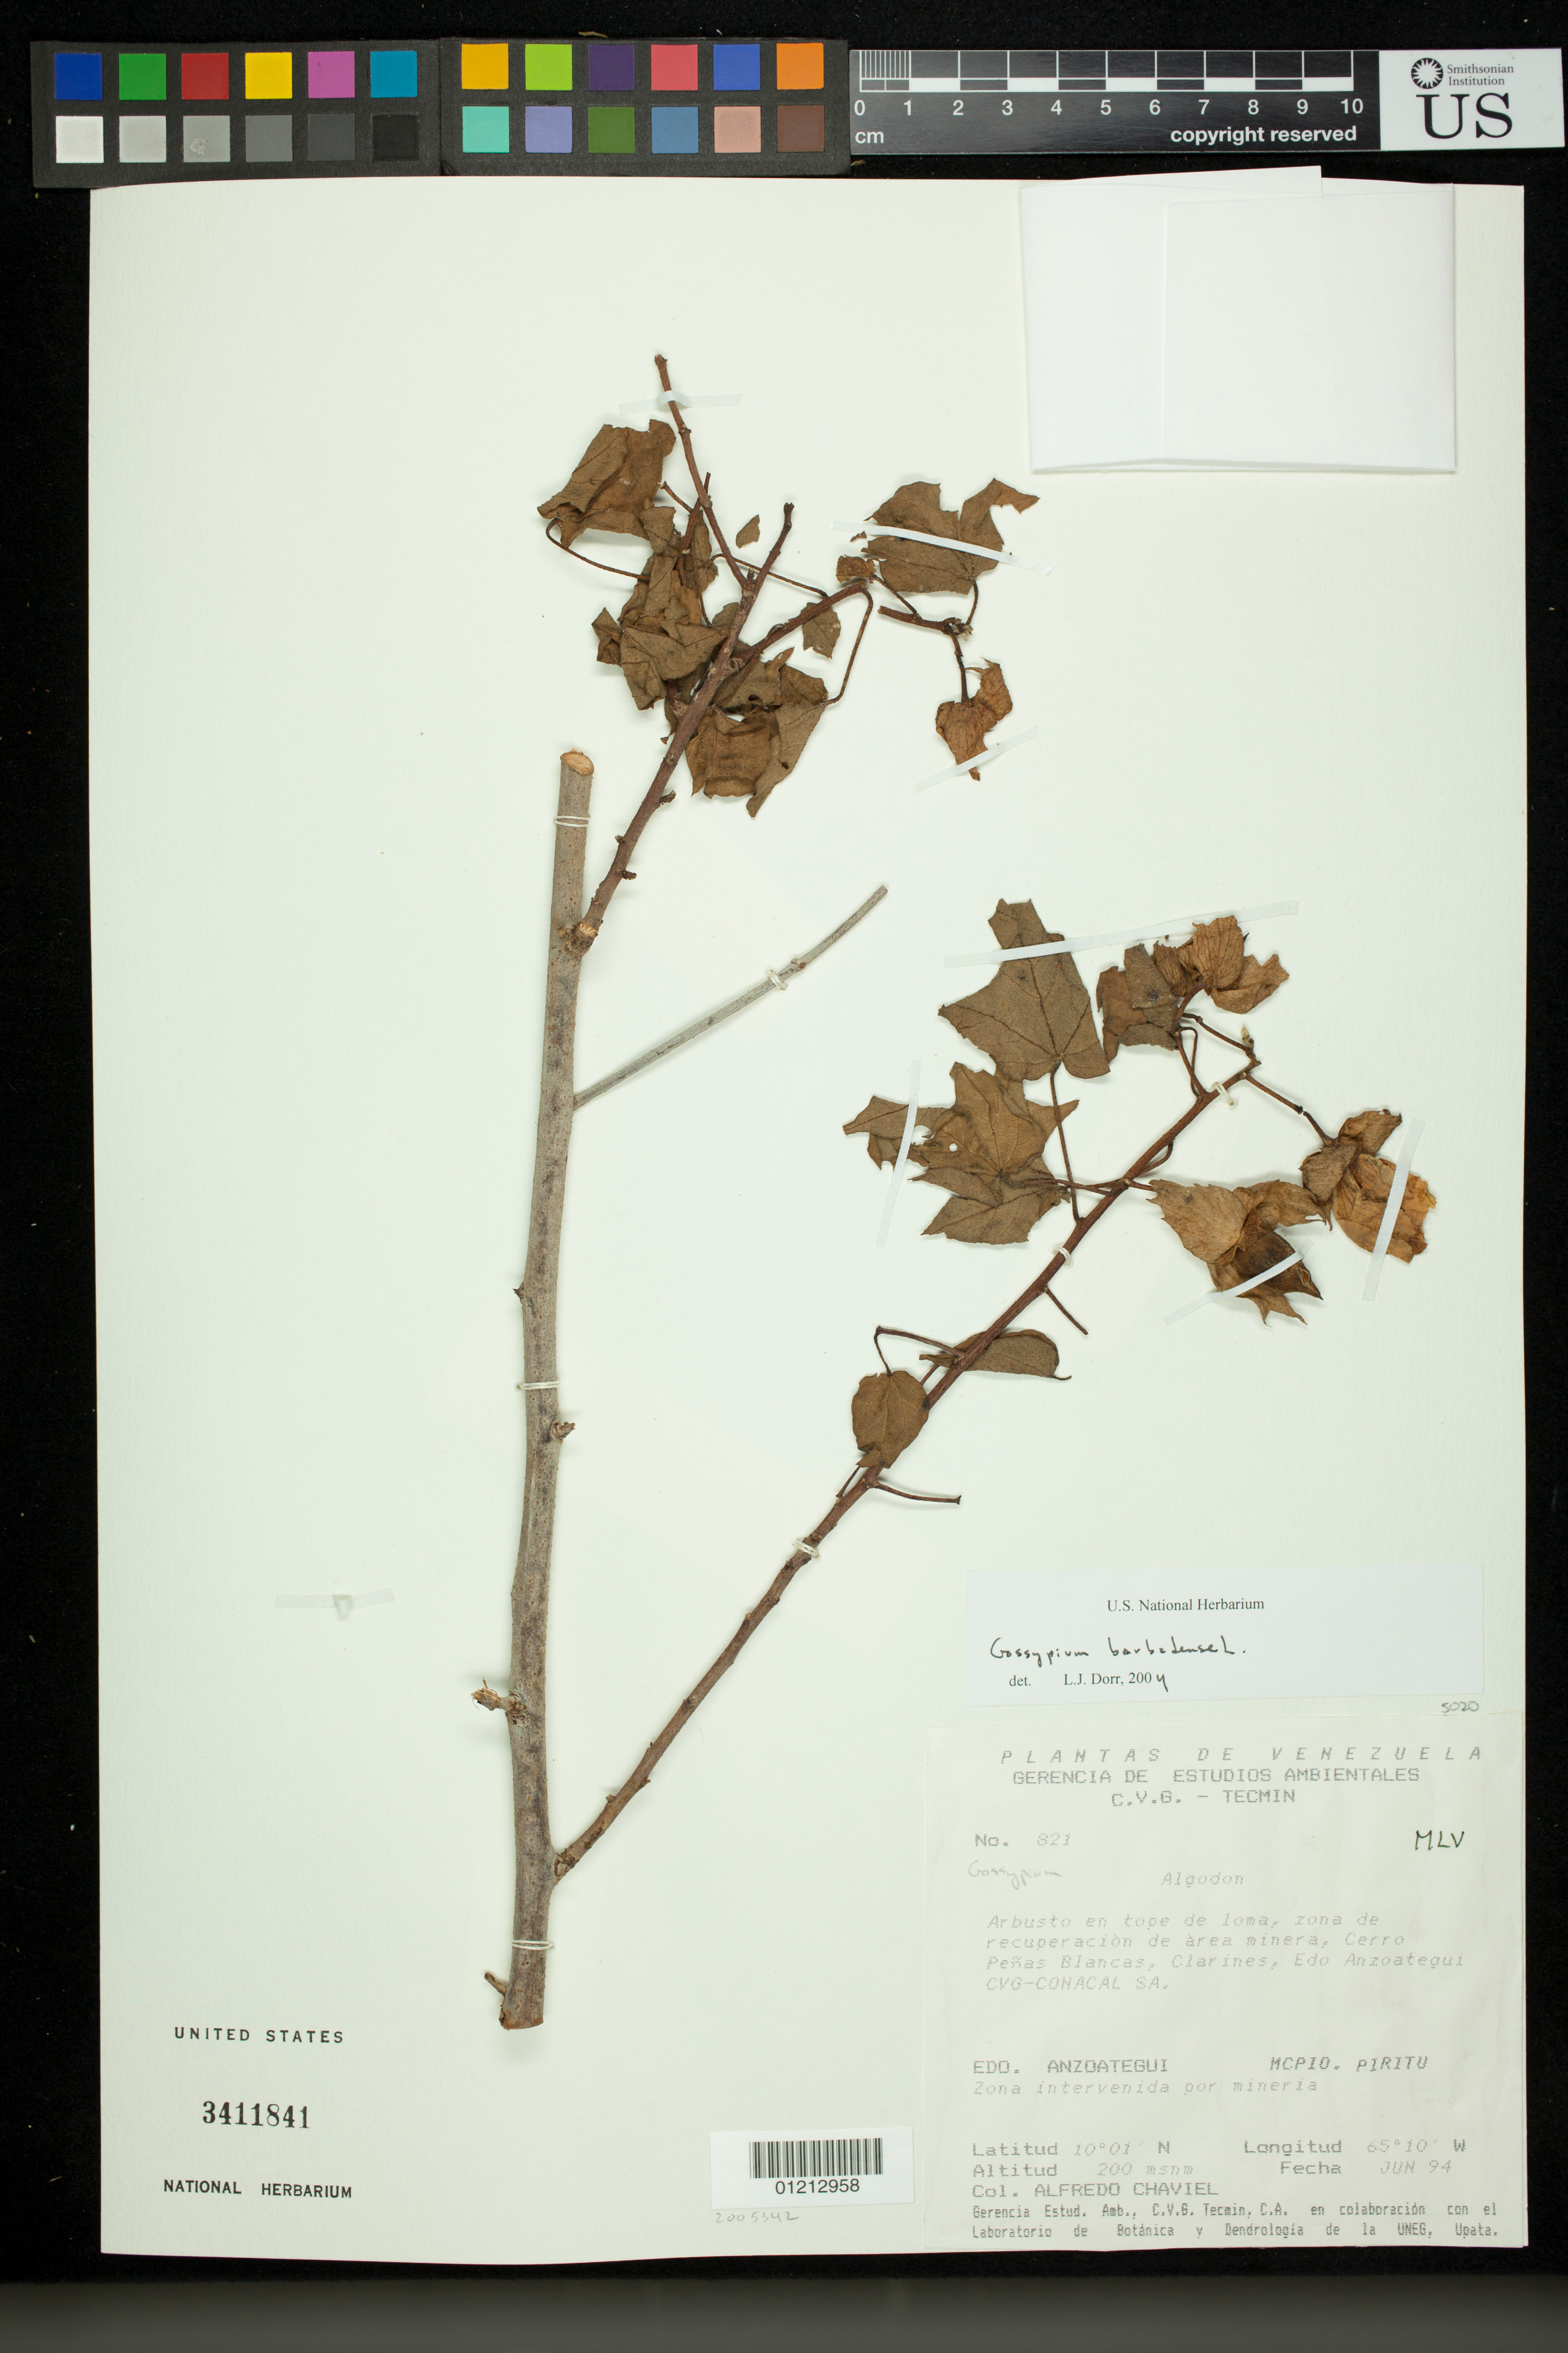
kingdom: Plantae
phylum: Tracheophyta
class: Magnoliopsida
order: Malvales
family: Malvaceae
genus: Gossypium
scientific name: Gossypium barbadense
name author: L.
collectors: A. Chaviel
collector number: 821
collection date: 1994-06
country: Venezuela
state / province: Anzoategui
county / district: Piritu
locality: Zona intervenida por mineria. Zona de recuperaci=n de area minera, Cerro Petas Blancas, Clarines, Edo Anzoategui CVG-CONACAL SA.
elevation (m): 200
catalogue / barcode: US 3411841